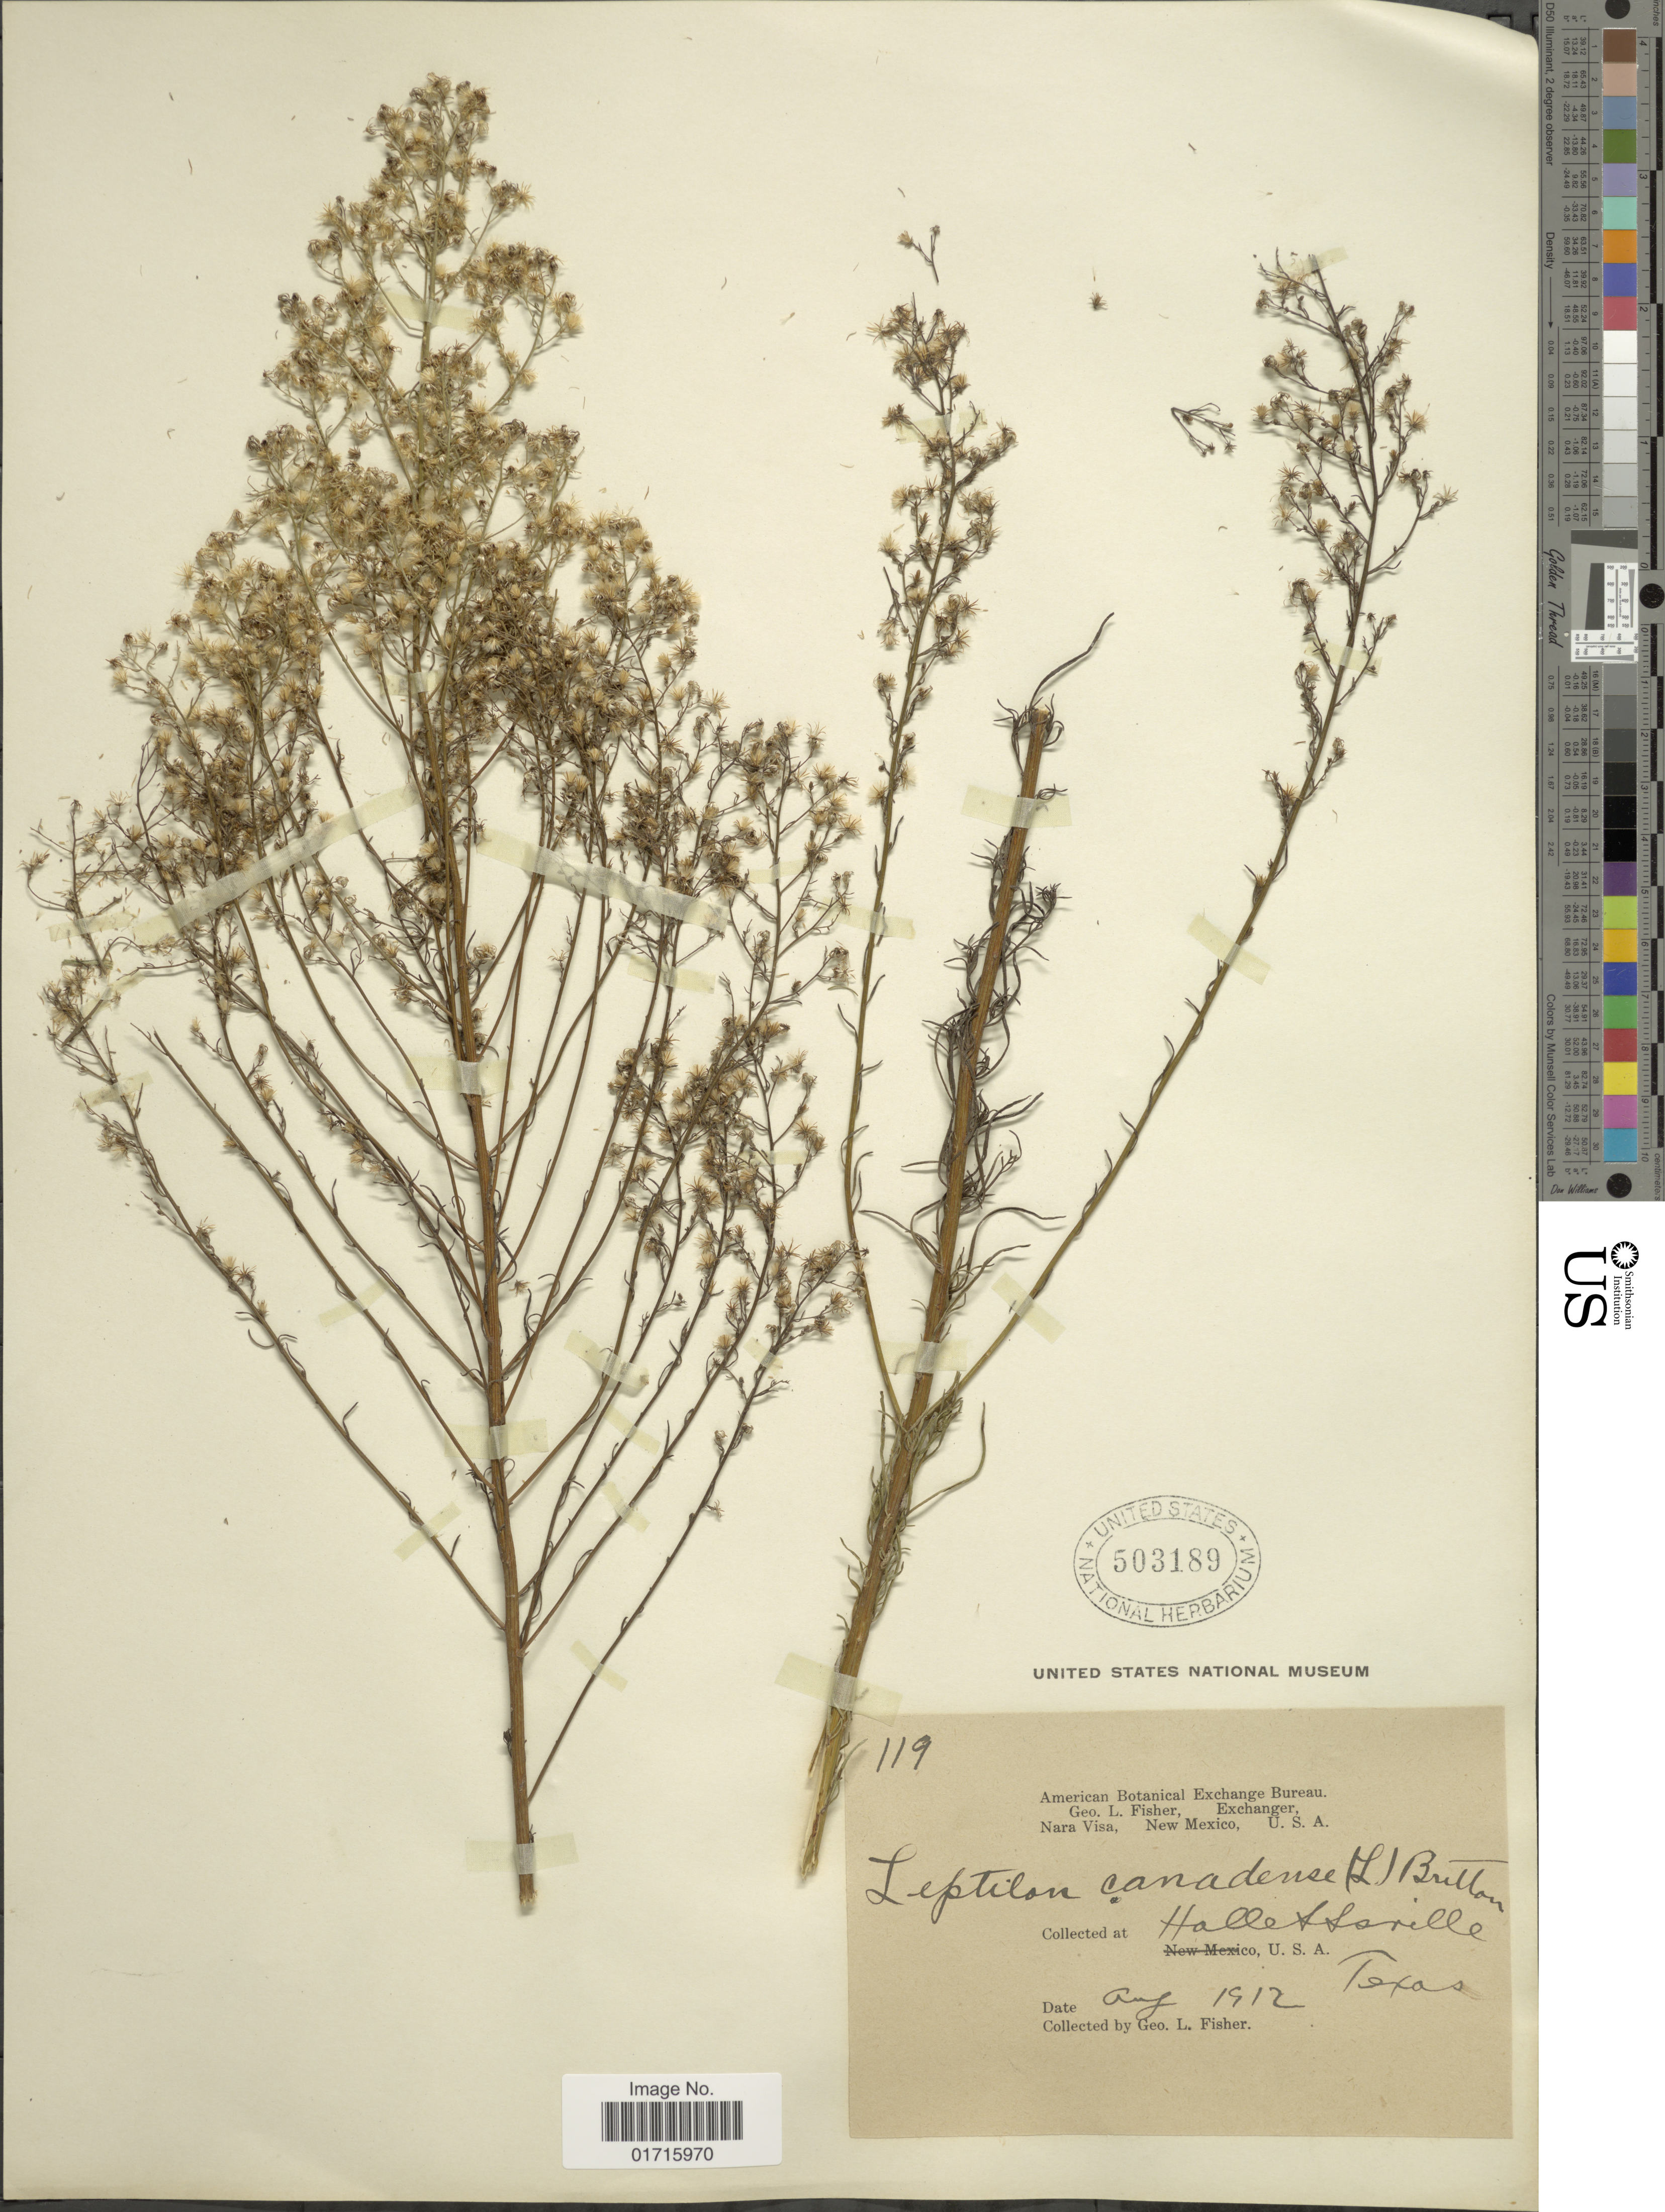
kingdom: Plantae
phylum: Tracheophyta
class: Magnoliopsida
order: Asterales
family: Asteraceae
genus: Conyza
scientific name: Conyza canadensis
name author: (L.) Cronq.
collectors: G. L. Fisher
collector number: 119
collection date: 1912-08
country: United States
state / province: Texas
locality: Hallettsville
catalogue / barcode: US 503189